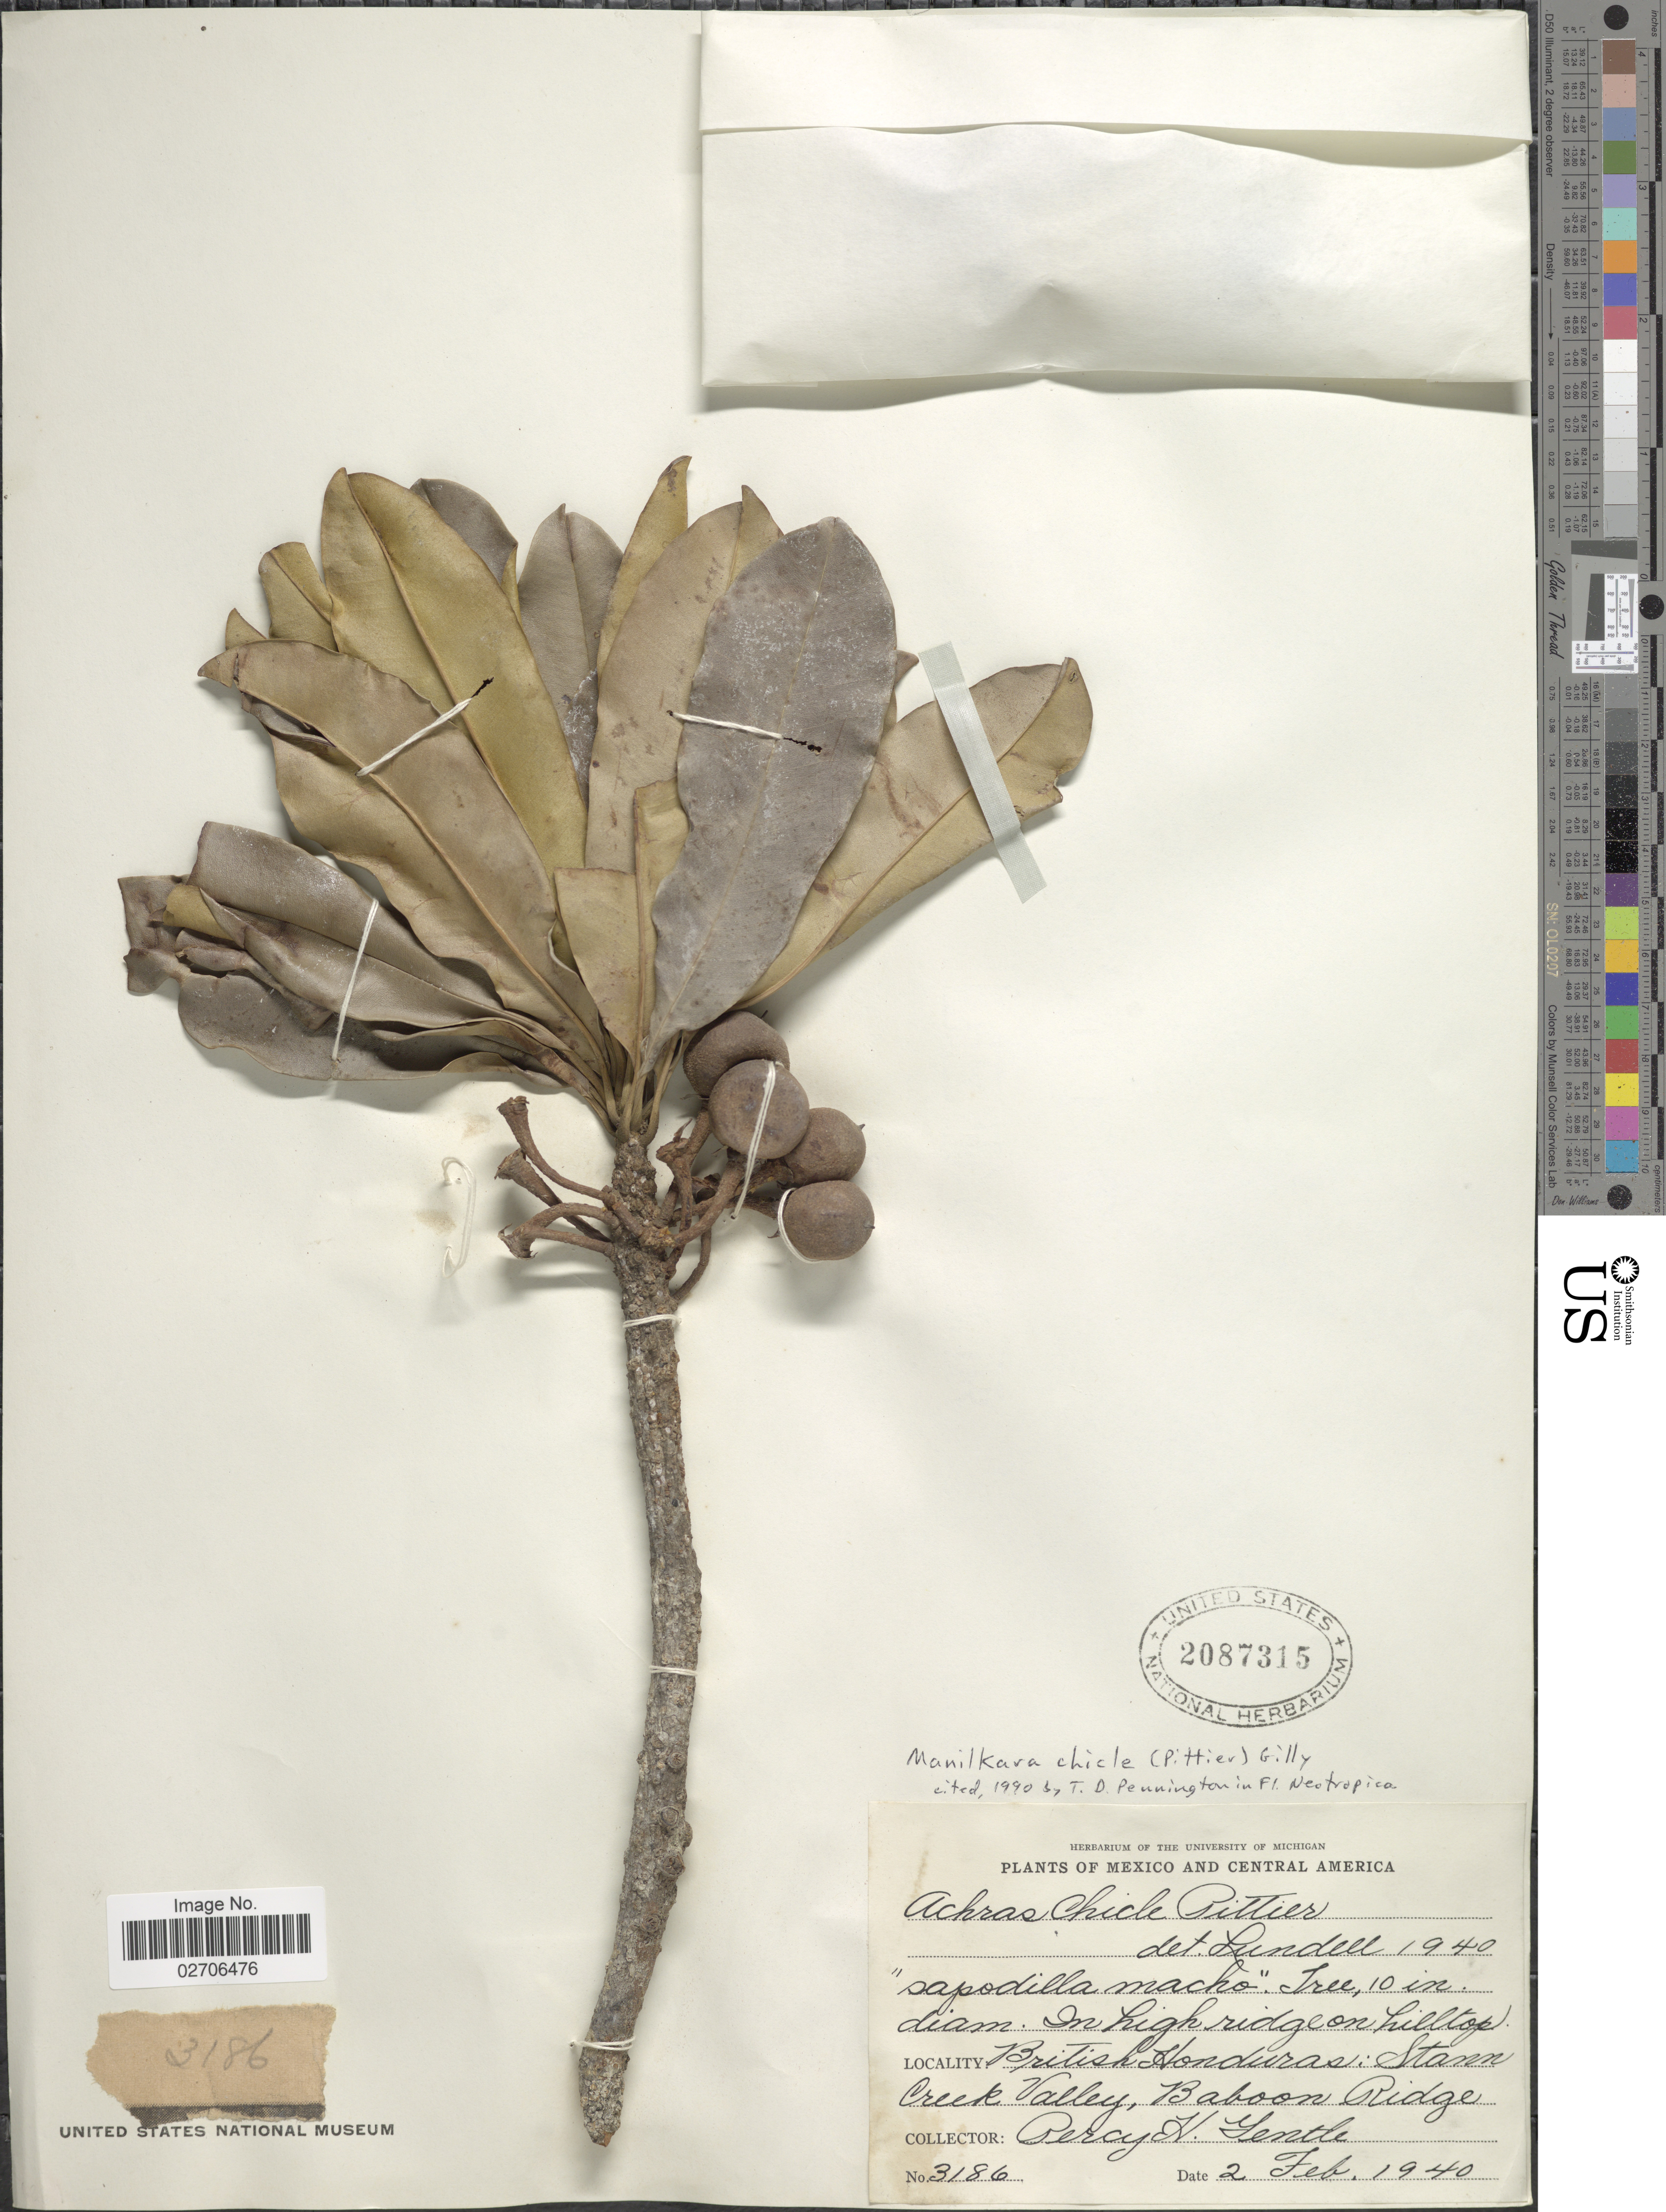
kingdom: Plantae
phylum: Tracheophyta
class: Magnoliopsida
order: Ericales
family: Sapotaceae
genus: Manilkara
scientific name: Manilkara chicle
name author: (Pittier) Gilly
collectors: P. H. Gentle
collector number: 3186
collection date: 1940-02-02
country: Belize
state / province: Stann Creek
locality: Mexico and Central America, British Honduras: Stann Creek Valley, Baboon Ridge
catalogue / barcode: US 2087315